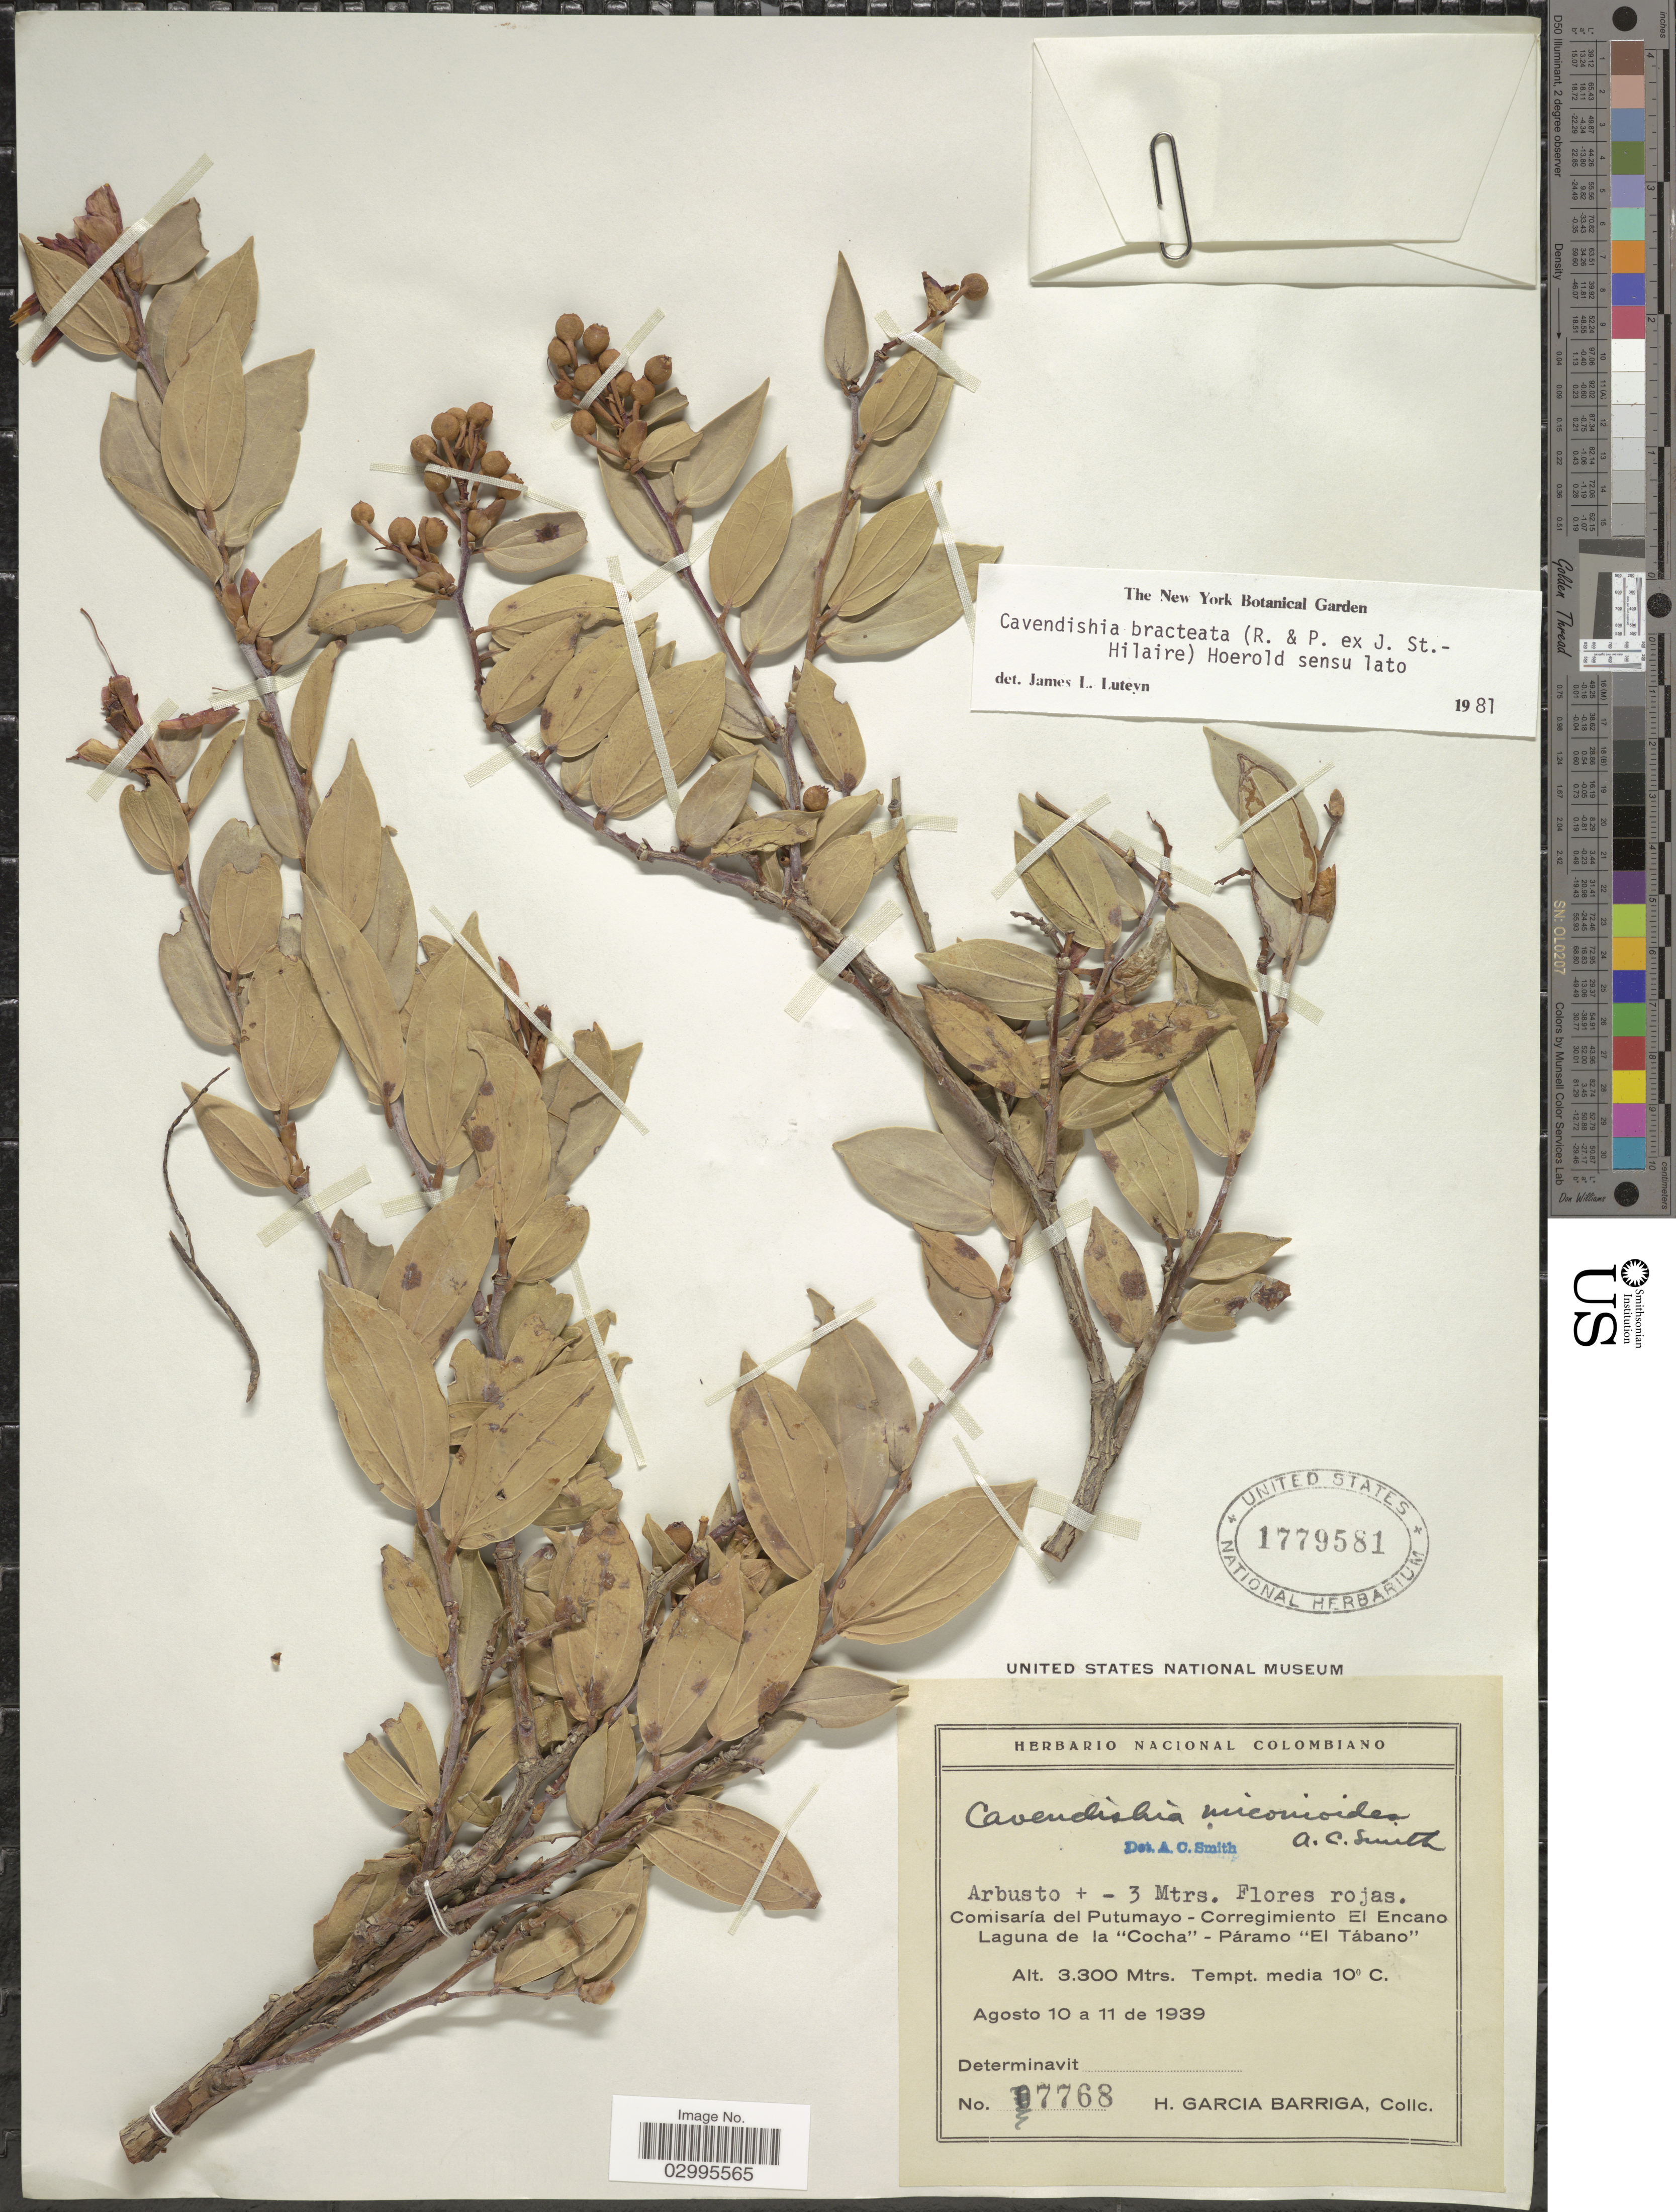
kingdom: Plantae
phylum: Tracheophyta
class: Magnoliopsida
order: Ericales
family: Ericaceae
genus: Cavendishia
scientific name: Cavendishia bracteata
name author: (Ruiz & Pav. ex J. St.-Hil.) Hoerold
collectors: H. García Barriga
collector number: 7768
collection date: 1939-08-10/1939-08-11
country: Colombia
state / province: Putumayo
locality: Comisaría del Putumayo - Corregimiento El Encano Laguna de la 'Cocha' - Páramo 'El Tábano'.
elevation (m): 3300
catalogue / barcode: US 1779581